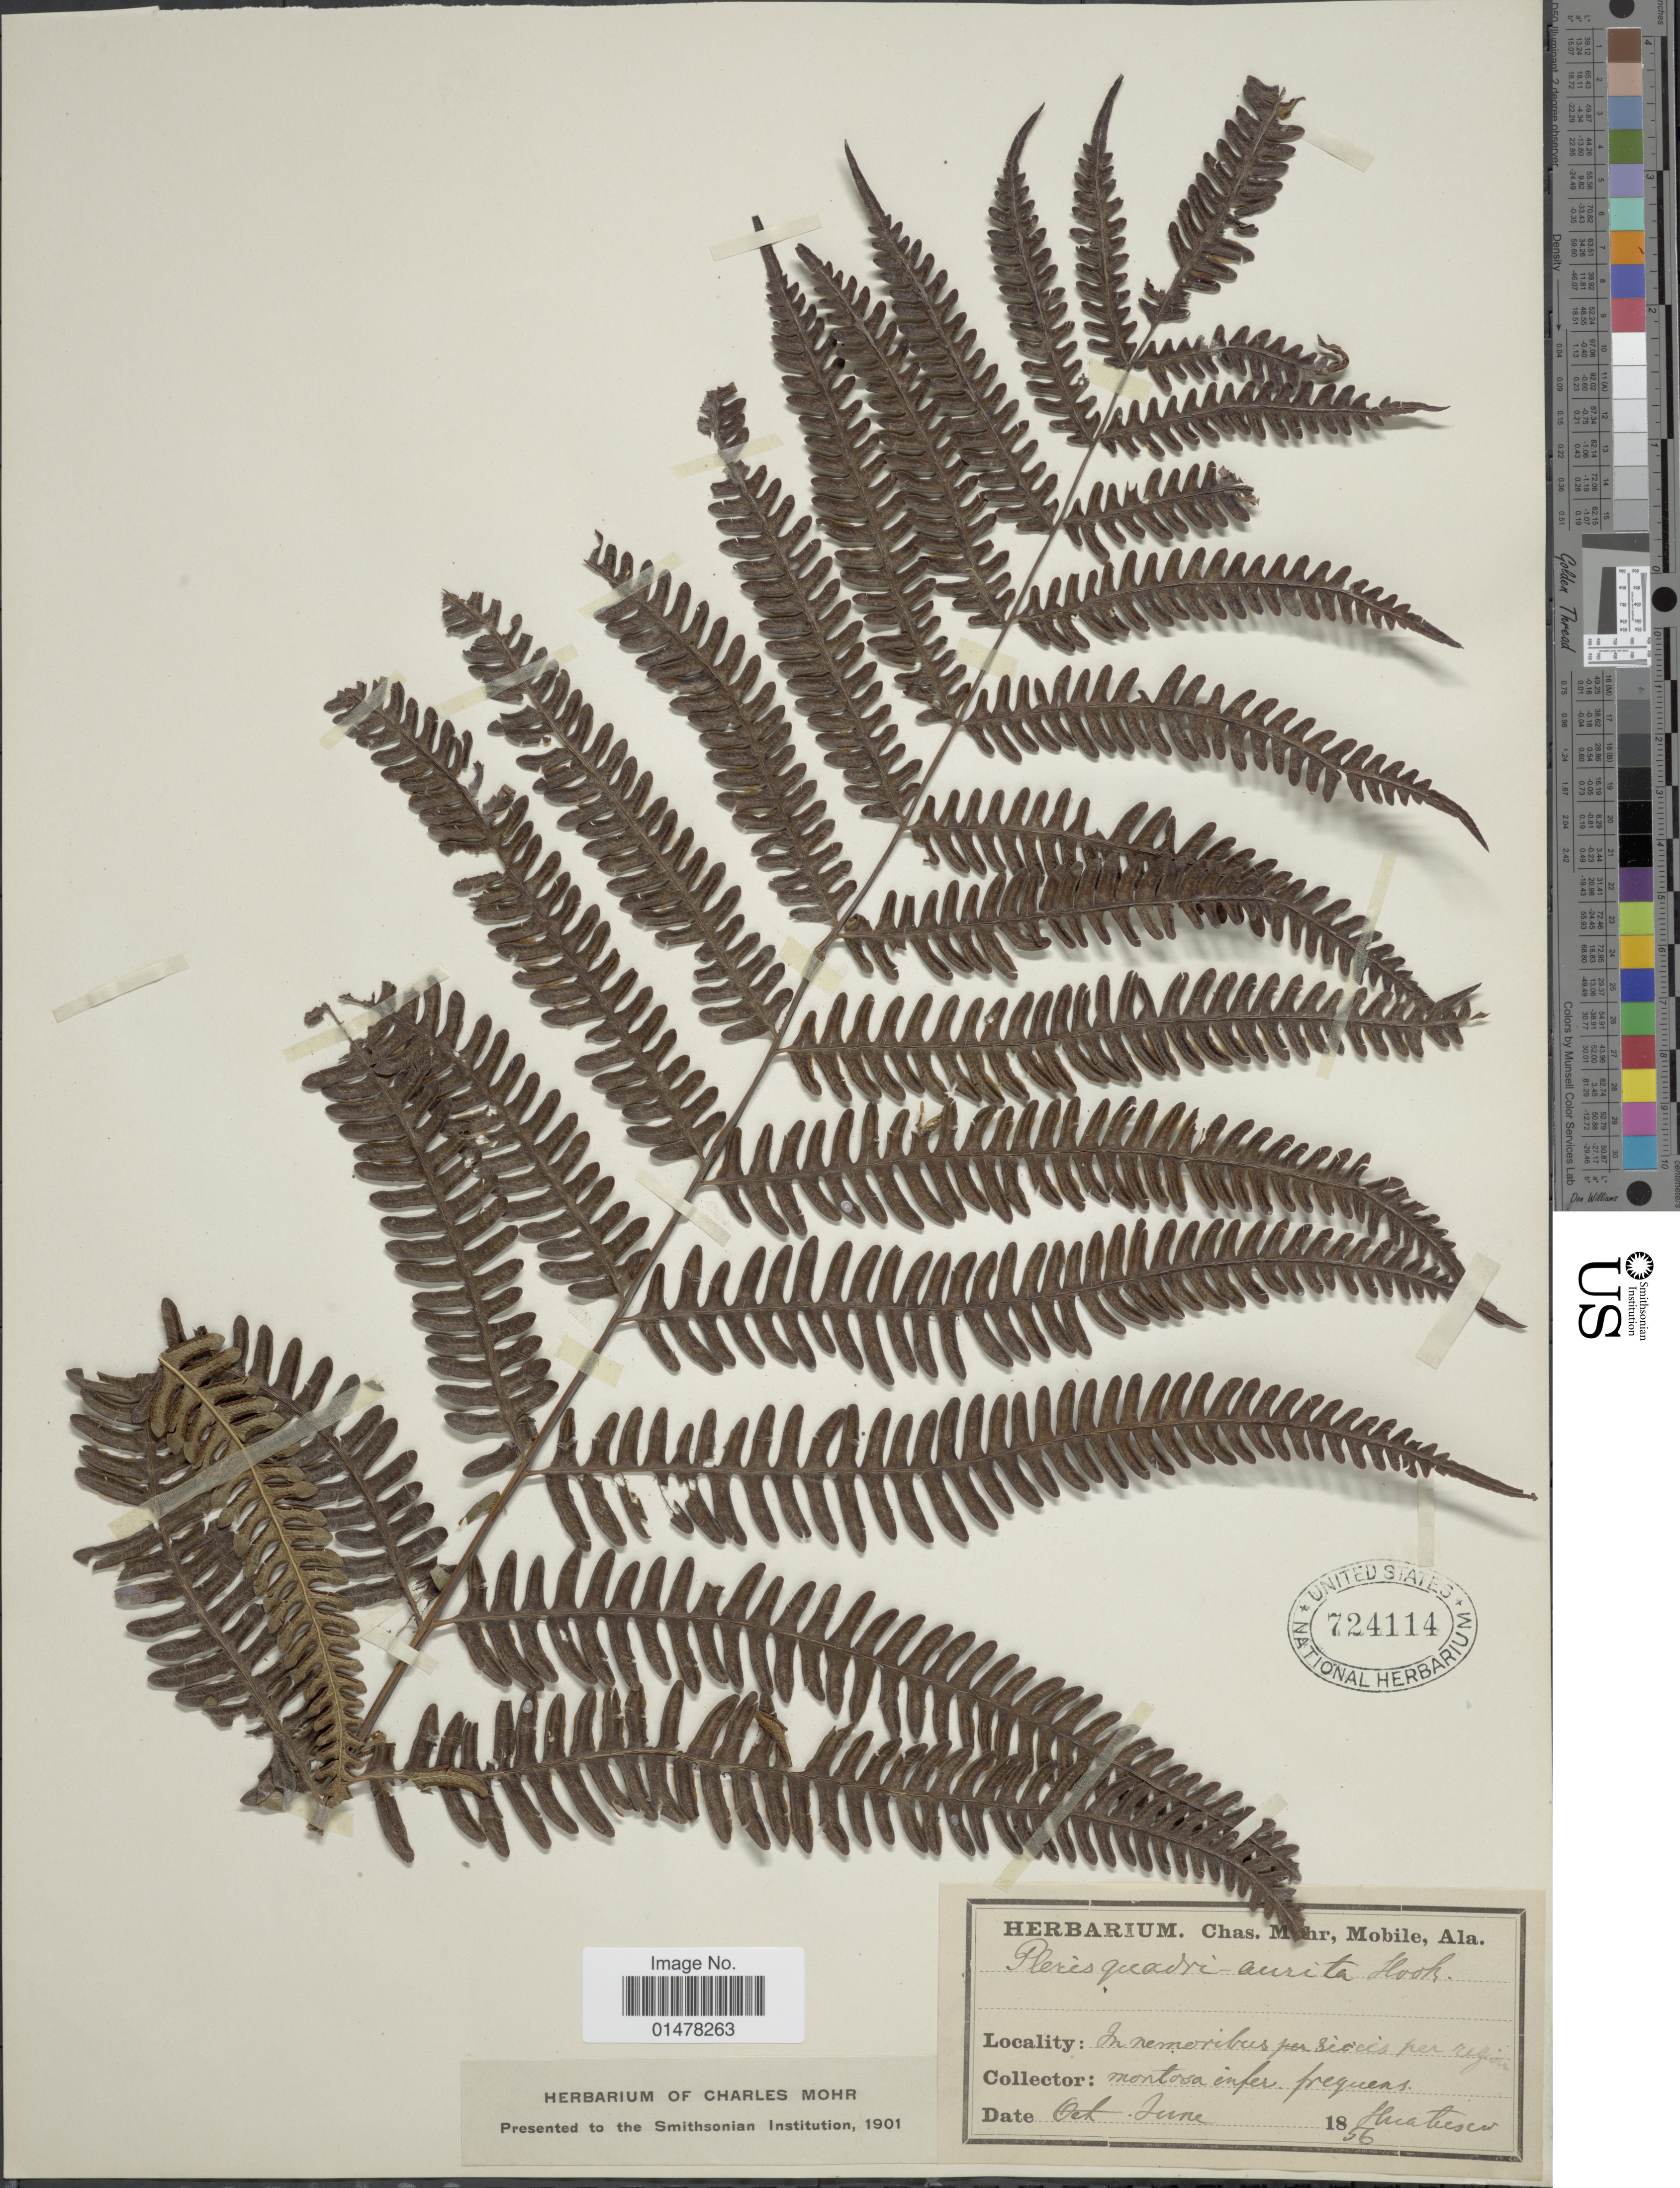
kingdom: Plantae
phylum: Tracheophyta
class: Polypodiopsida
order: Polypodiales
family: Pteridaceae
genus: Pteris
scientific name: Pteris quadriaurita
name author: Retz.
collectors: ex herb. C. Mohr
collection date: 1856-06/1856-10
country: Italy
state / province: Siciliana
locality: In nemoribus siccis per. region montosa infer. frequens [interpreted]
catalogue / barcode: US 724114